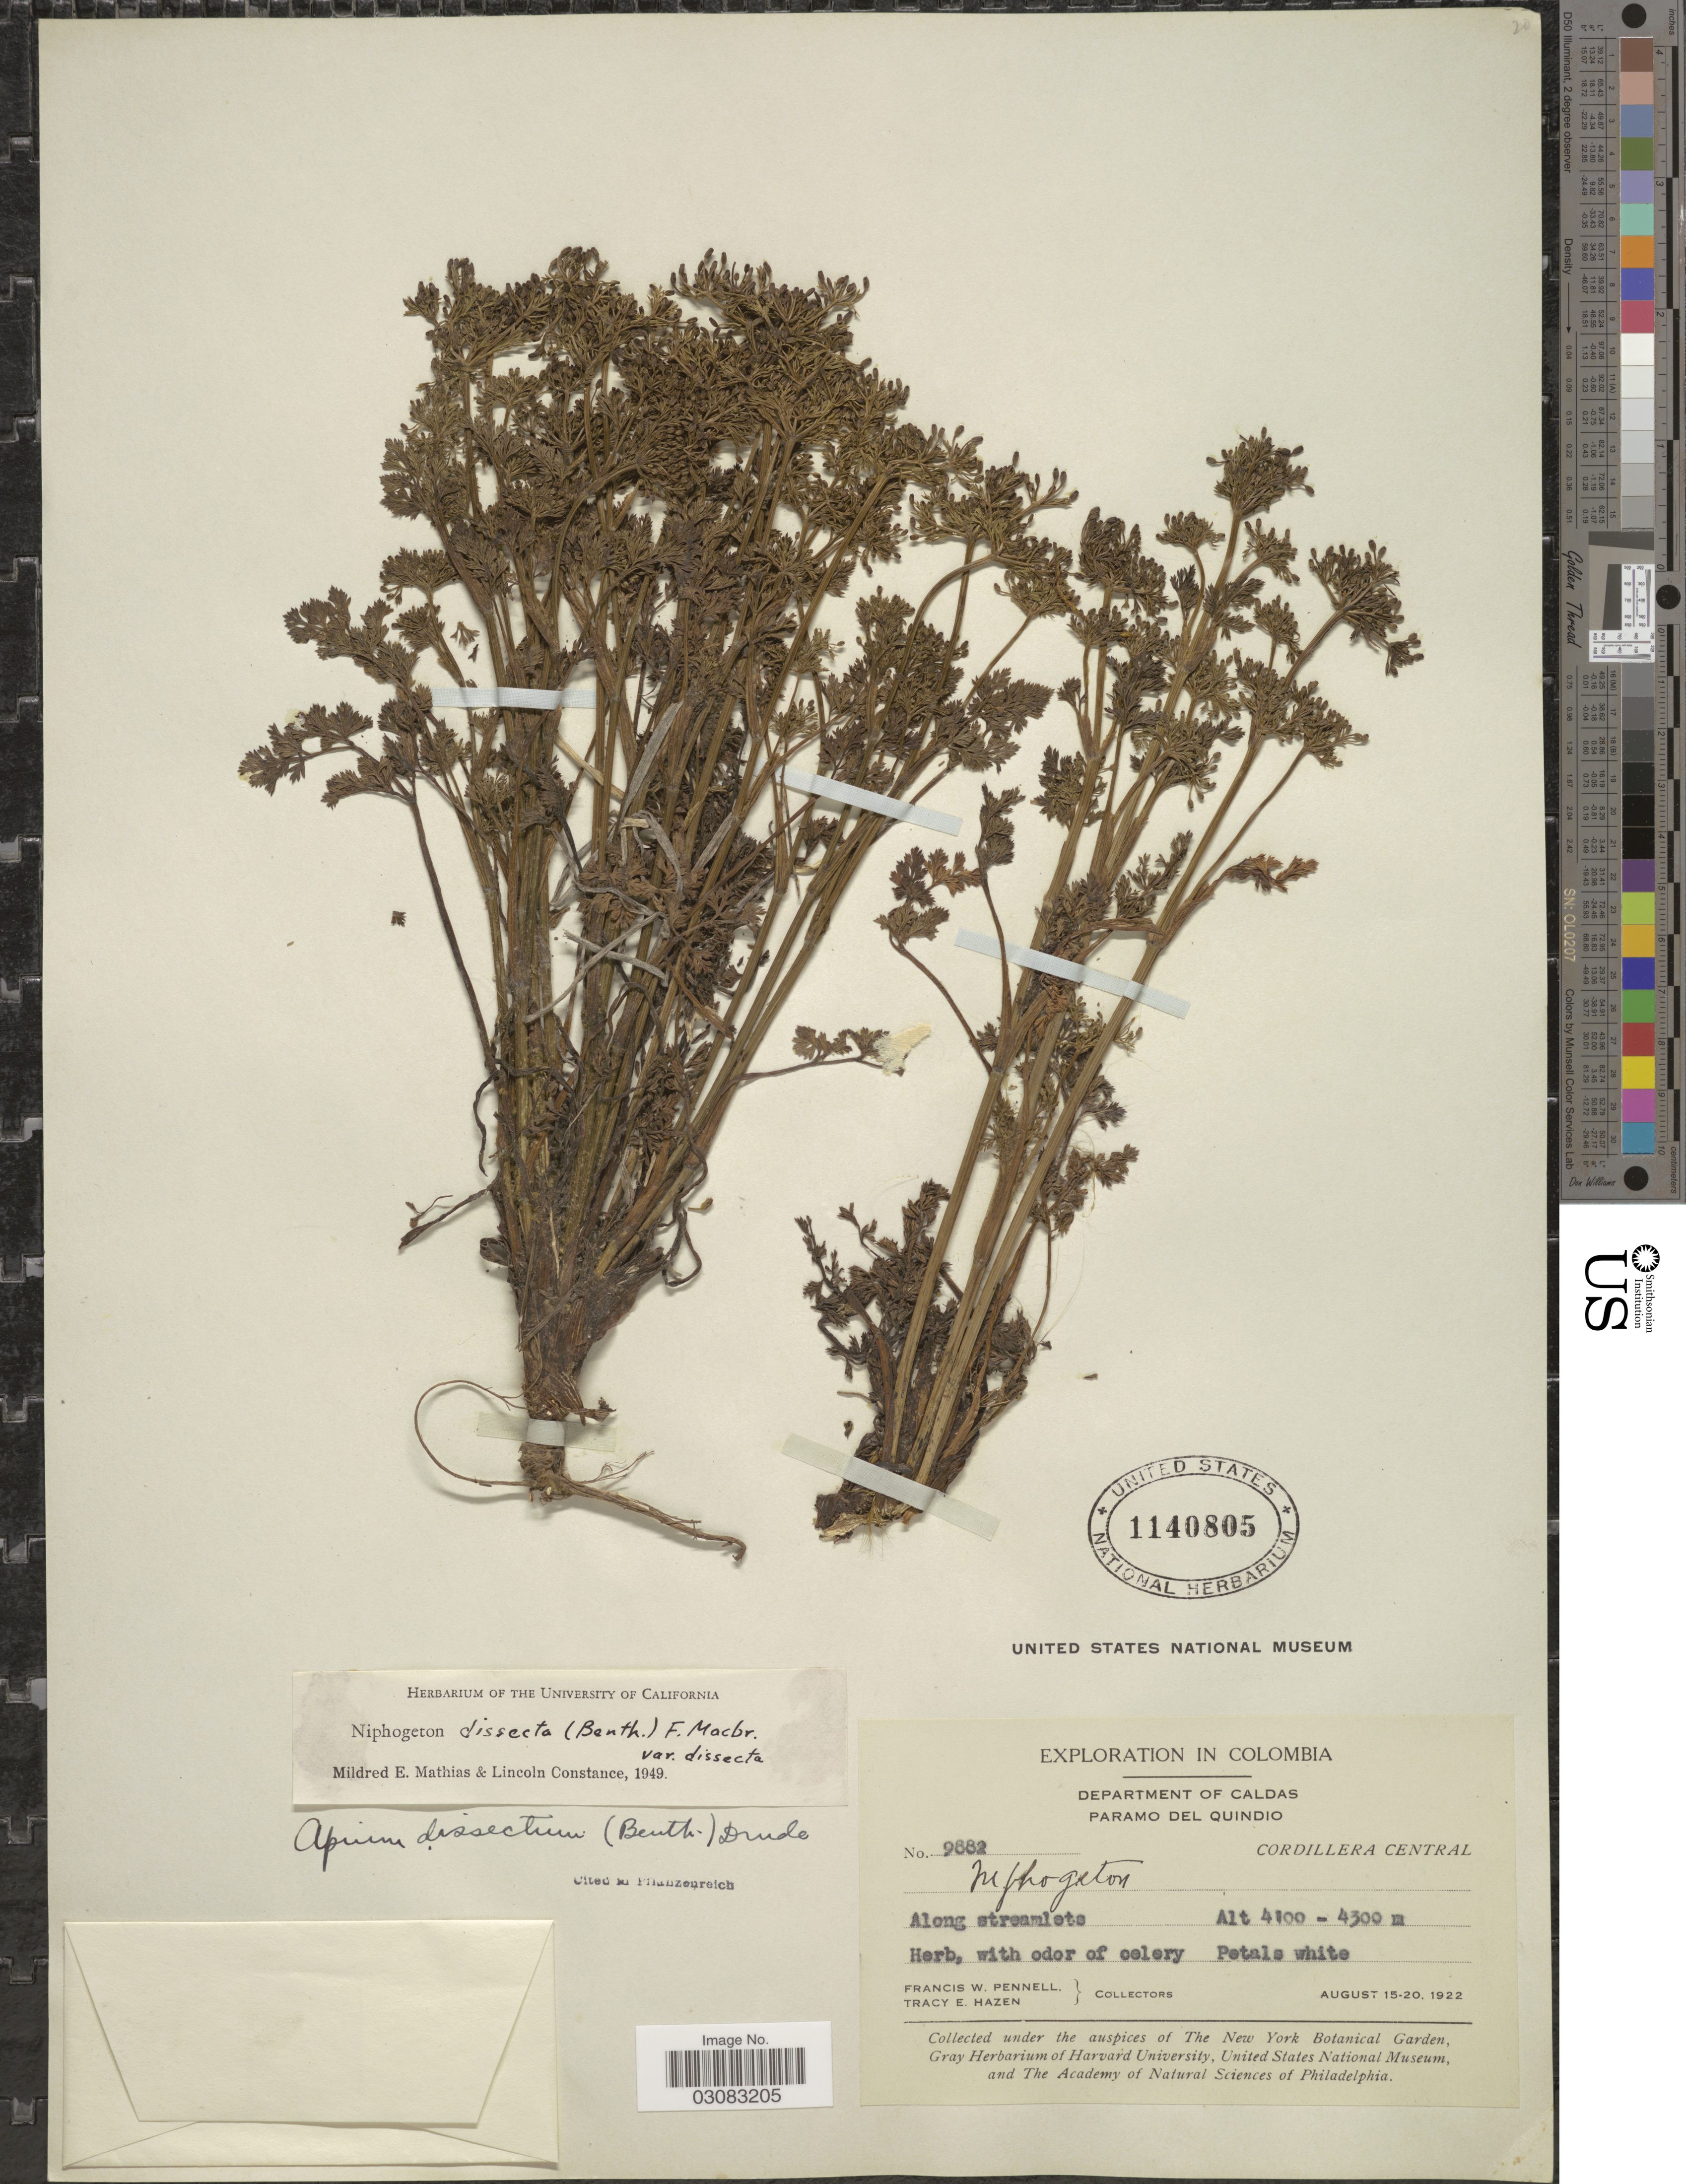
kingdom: Plantae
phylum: Tracheophyta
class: Magnoliopsida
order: Apiales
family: Apiaceae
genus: Niphogeton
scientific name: Niphogeton dissecta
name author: (Benth.) J.F. Macbr.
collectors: F. W. Pennell & T. E. Hazen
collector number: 9882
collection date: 1922-08-15/1922-08-20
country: Colombia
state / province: Caldas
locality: Department of Caldas. Paramo del Quindio. Cordillera Central.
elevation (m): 4100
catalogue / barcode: US 1140805